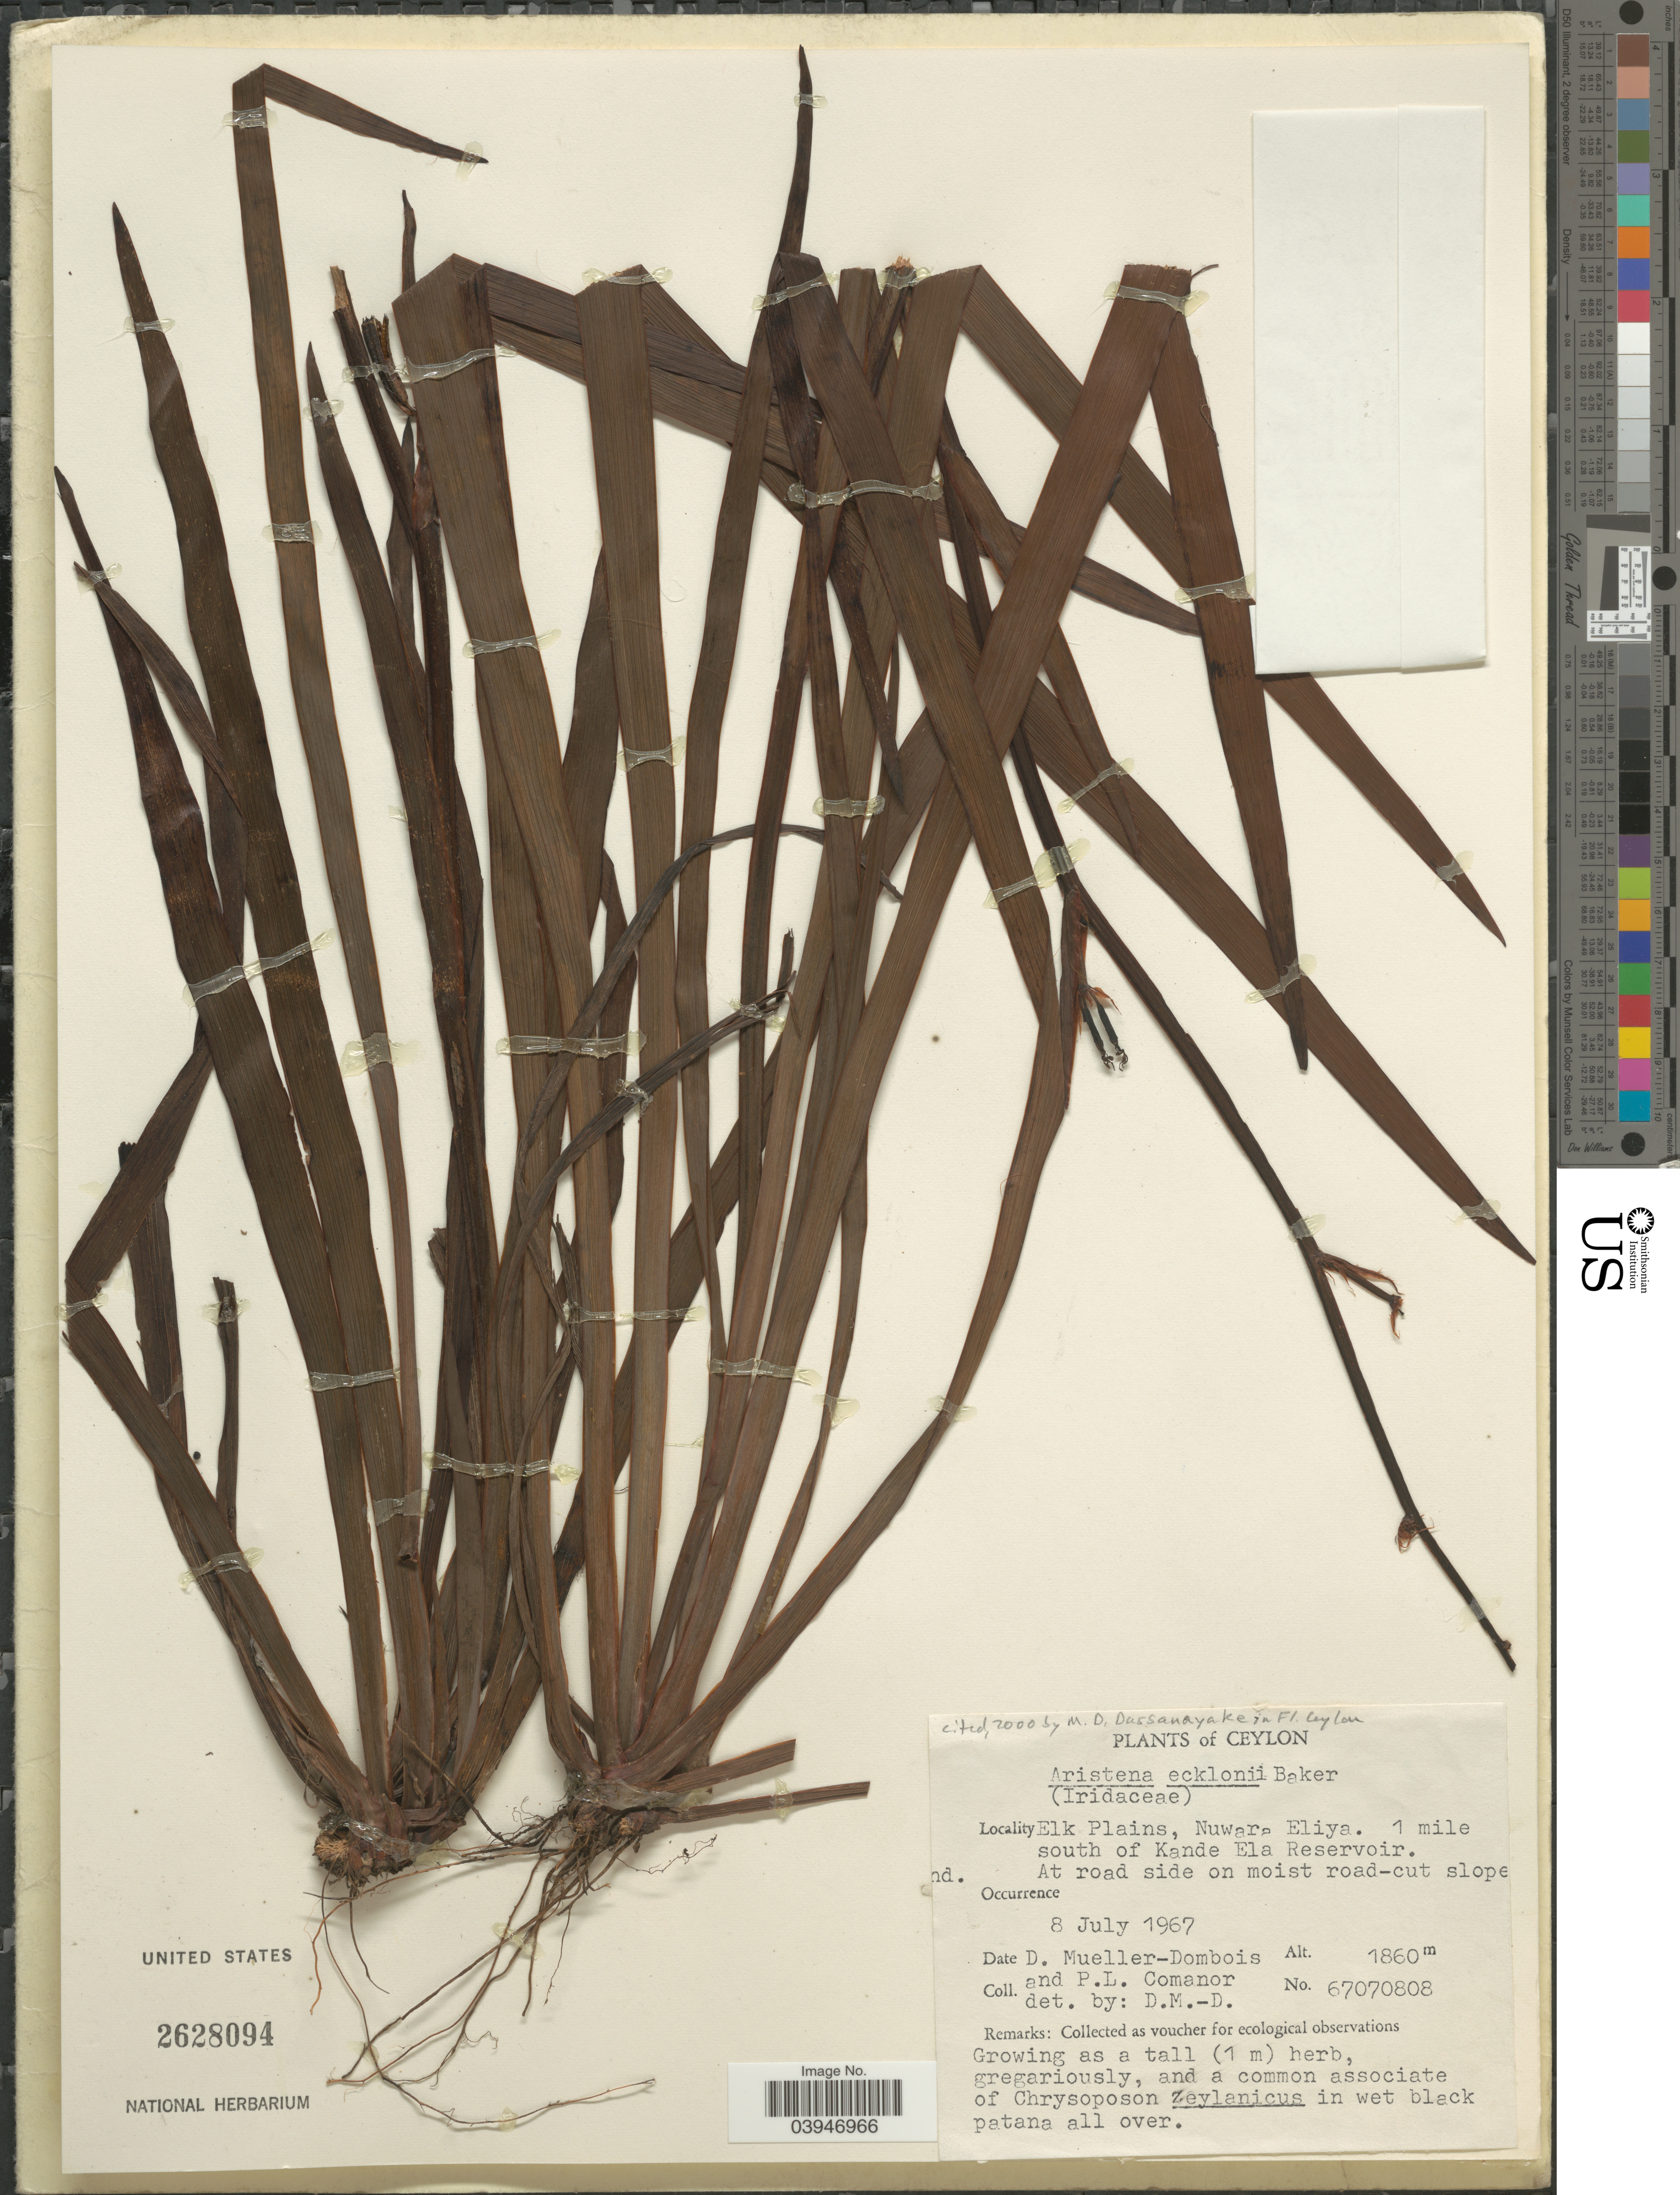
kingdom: Plantae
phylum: Tracheophyta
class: Liliopsida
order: Asparagales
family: Iridaceae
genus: Aristea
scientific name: Aristea ecklonii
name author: Baker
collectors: D. Mueller-Dombois & P. Comanor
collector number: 67070808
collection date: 1967-07-08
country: Sri Lanka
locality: Ceylon. Elk Plains, Nuwara Eliya. 1 mile south of Kande Ela Reservoir.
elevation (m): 1860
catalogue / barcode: US 2628094